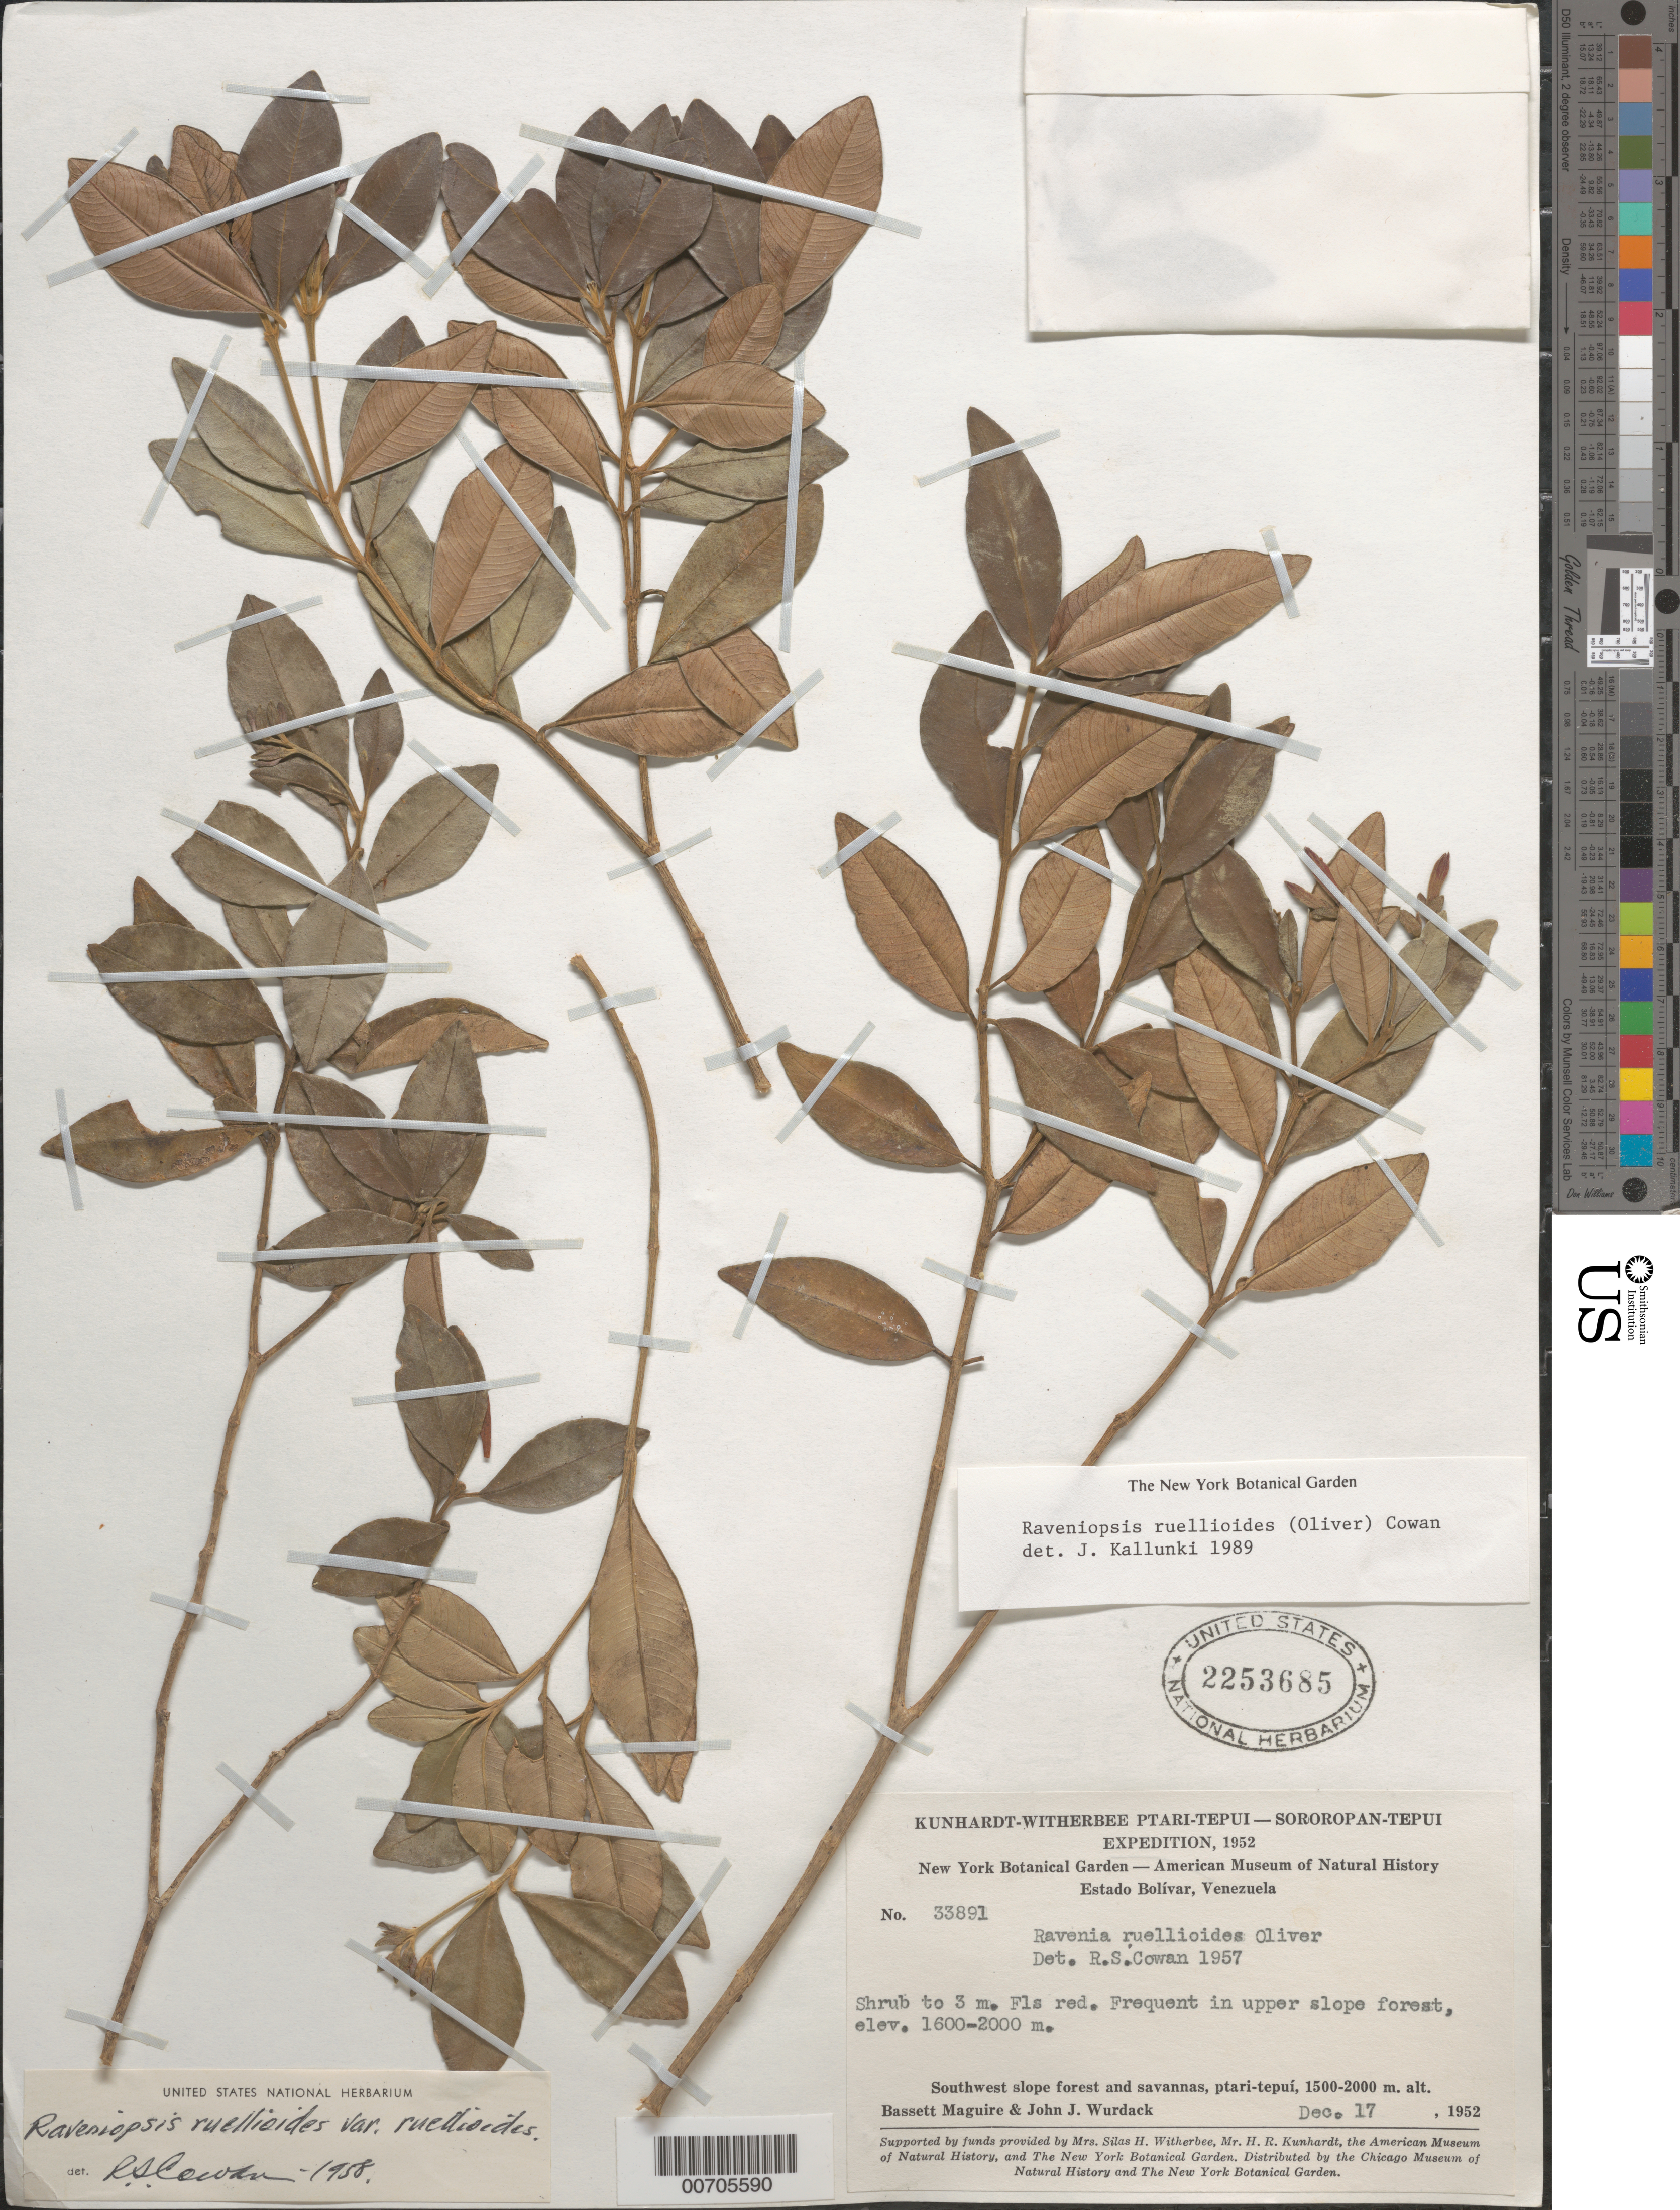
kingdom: Plantae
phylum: Tracheophyta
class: Magnoliopsida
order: Sapindales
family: Rutaceae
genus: Raveniopsis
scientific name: Raveniopsis ruellioides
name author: (Oliv.) R.S. Cowan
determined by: Kallunki, Jacquelyn A.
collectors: B. Maguire & J. J. Wurdack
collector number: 33891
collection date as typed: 17-Dec-52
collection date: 1952-12-17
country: Venezuela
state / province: Bolívar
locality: Ptari-tepuí, southwest slopes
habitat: Upper slope forest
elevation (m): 1600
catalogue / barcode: US 2253685